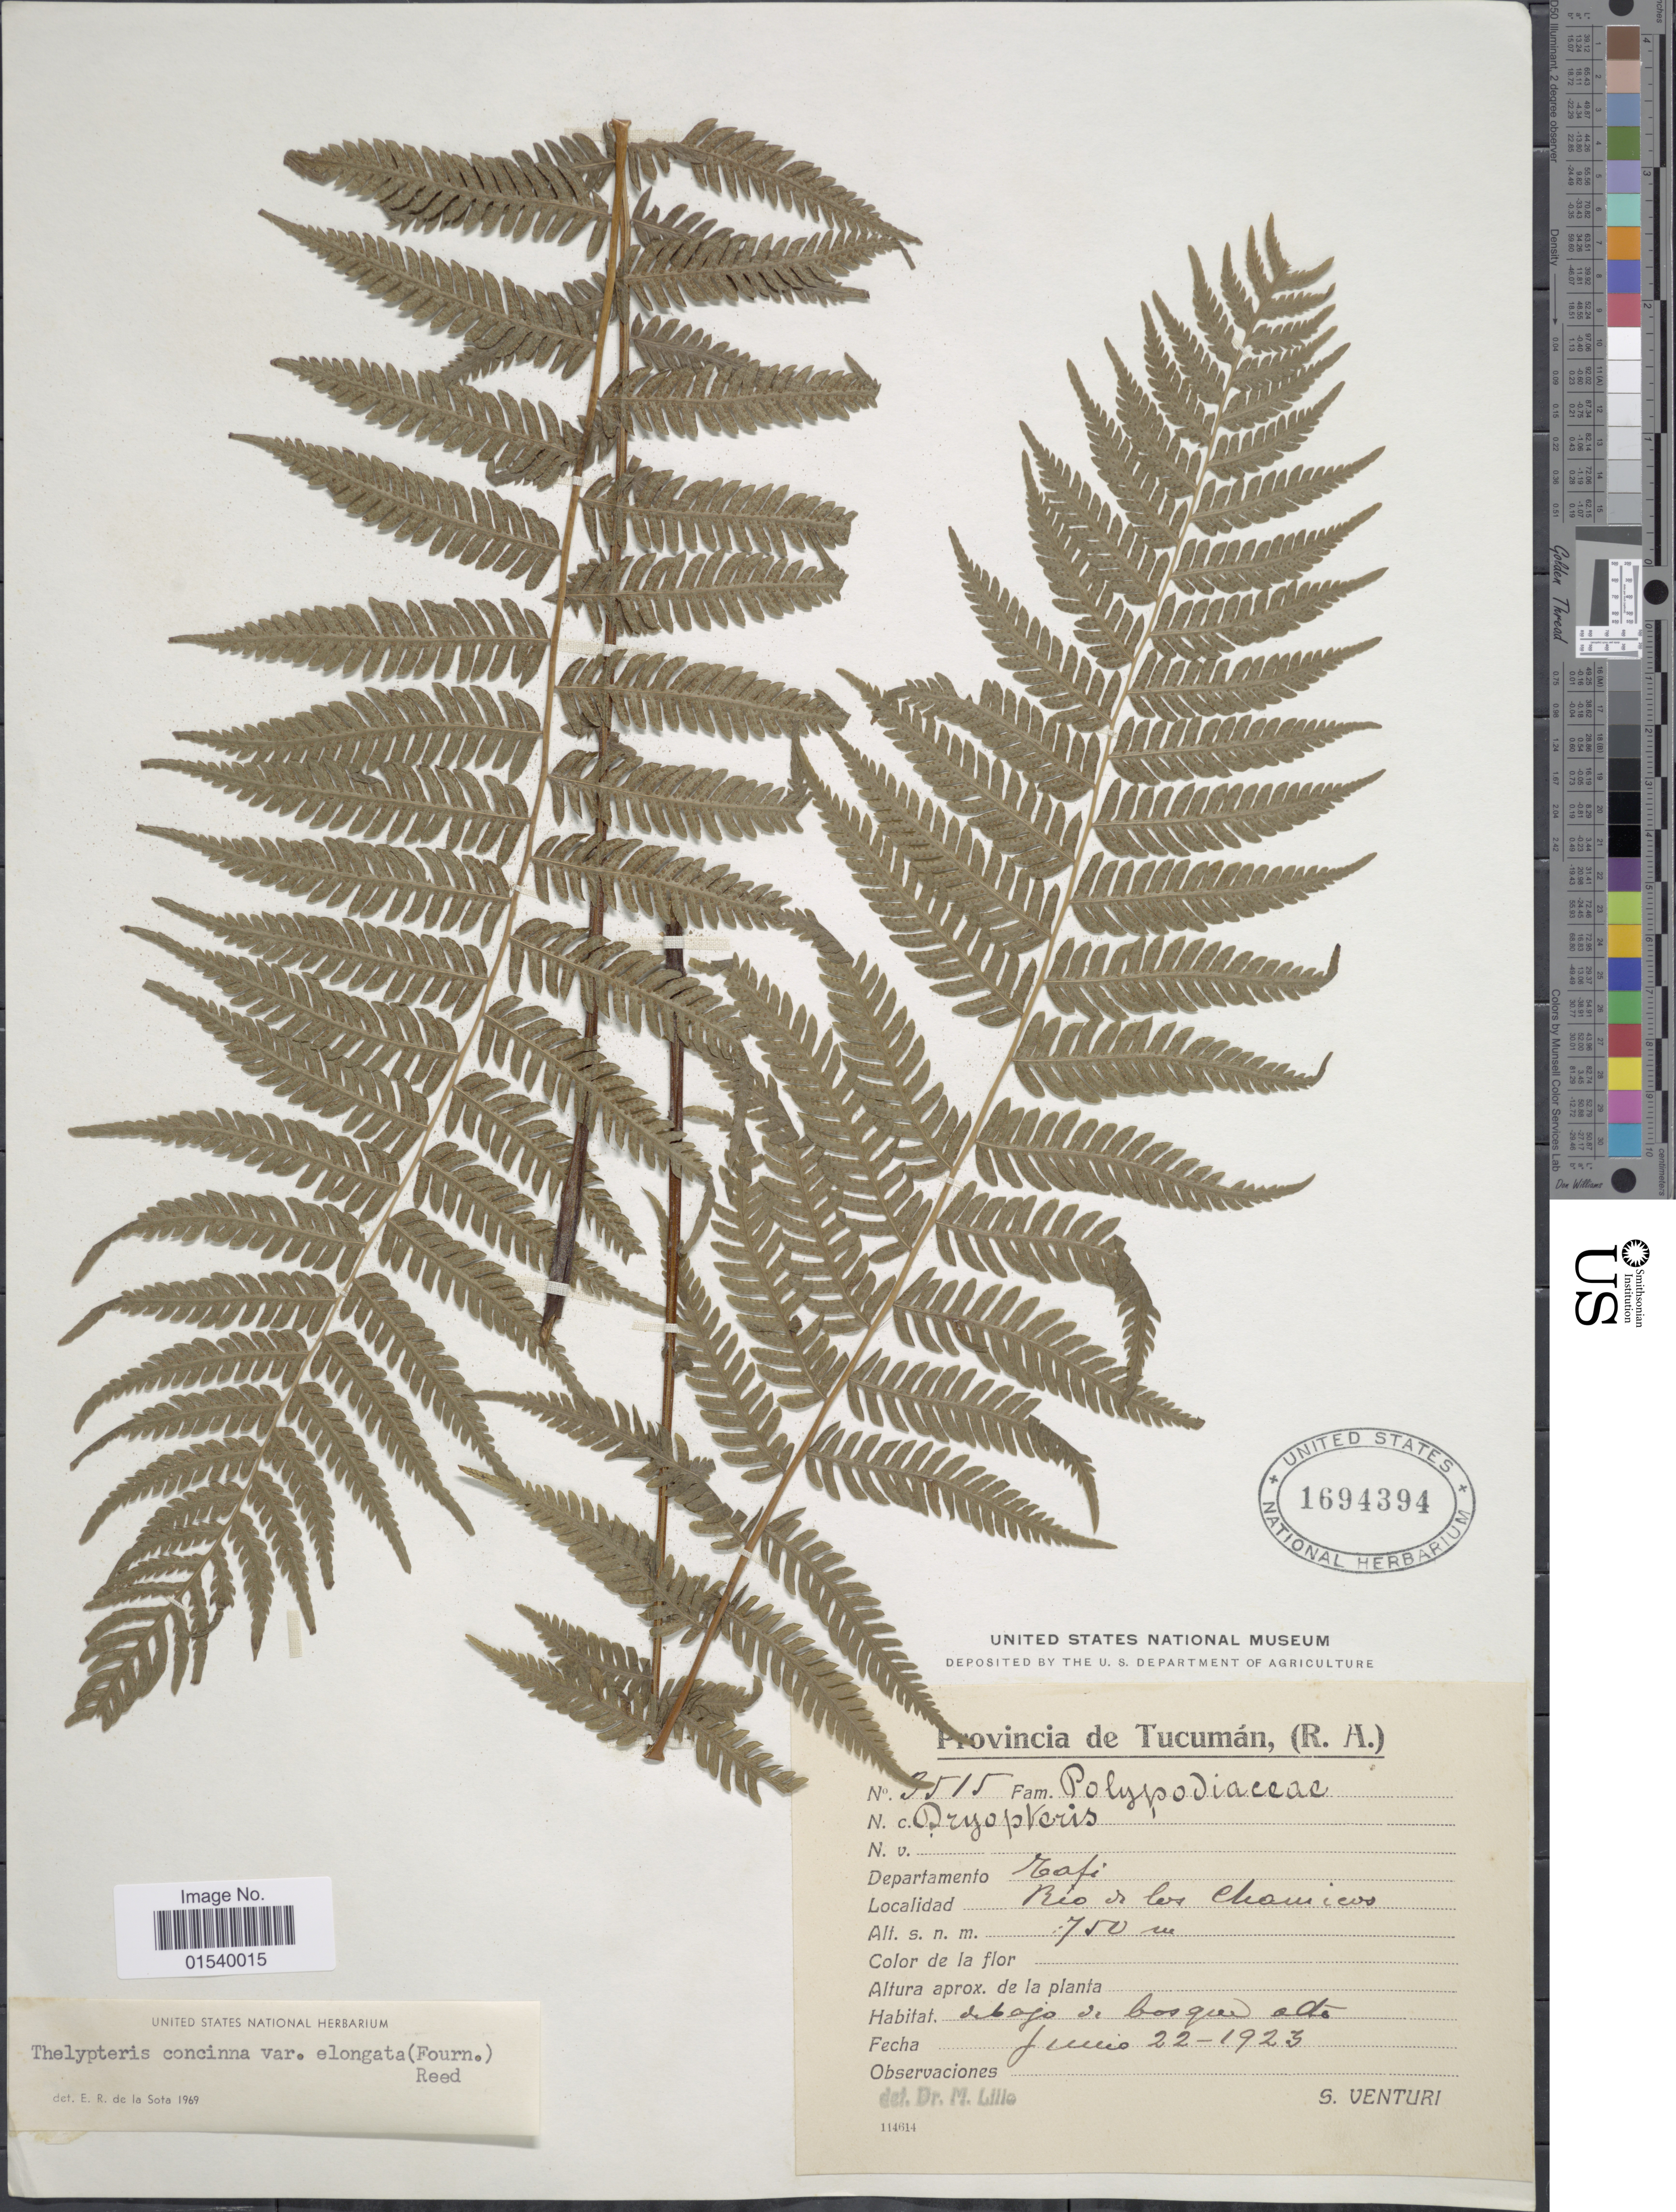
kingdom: Plantae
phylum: Tracheophyta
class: Polypodiopsida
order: Polypodiales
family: Thelypteridaceae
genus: Amauropelta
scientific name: Amauropelta concinna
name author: (Willd.) Pic. Serm.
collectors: S. Venturi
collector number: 3515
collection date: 1923-06-22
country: Argentina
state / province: Tucuman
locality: Departamento Tafi, Rio de los Chamicos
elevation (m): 750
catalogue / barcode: US 1694394